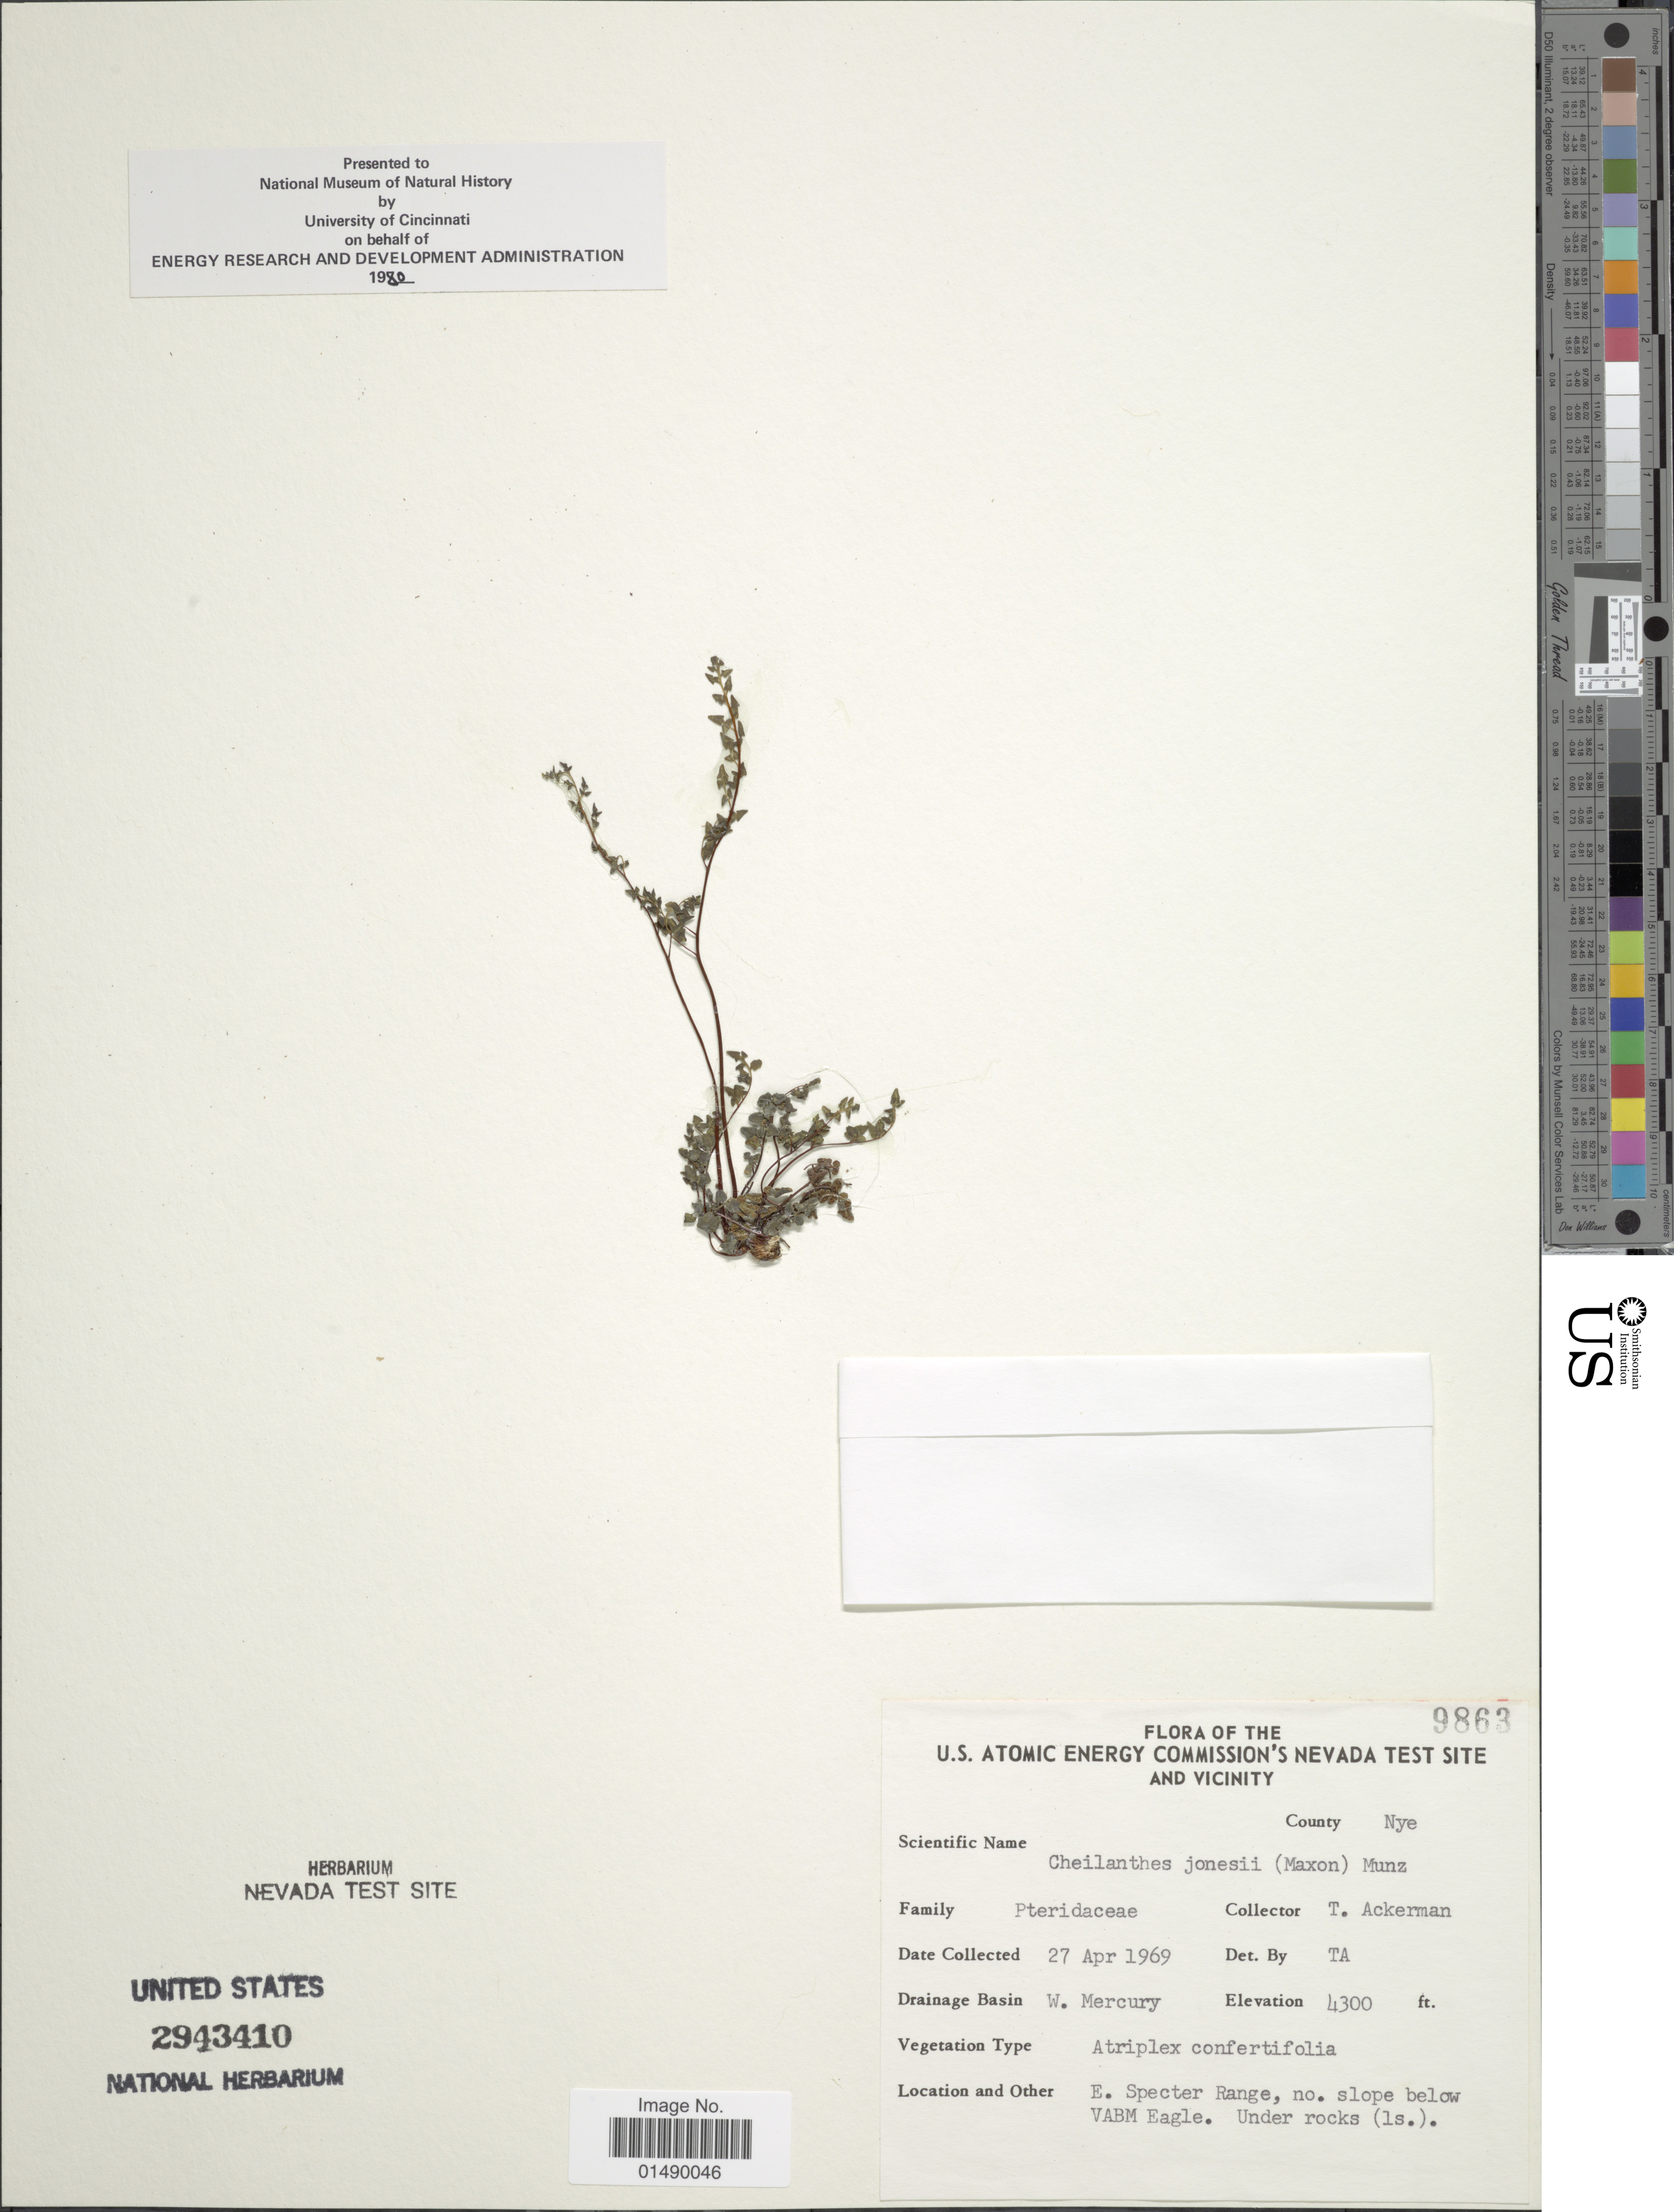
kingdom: Plantae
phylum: Tracheophyta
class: Polypodiopsida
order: Polypodiales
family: Pteridaceae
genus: Argyrochosma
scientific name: Argyrochosma jonesii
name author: (Maxon) Windham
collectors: T. Ackerman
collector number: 9863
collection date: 1969-04-27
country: United States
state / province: Nevada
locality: Nevada test Site and Vicinity, County Nye, W Mercury, E. Specter range, no. slope below VABM Eagle.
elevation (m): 1311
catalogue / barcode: US 2943410